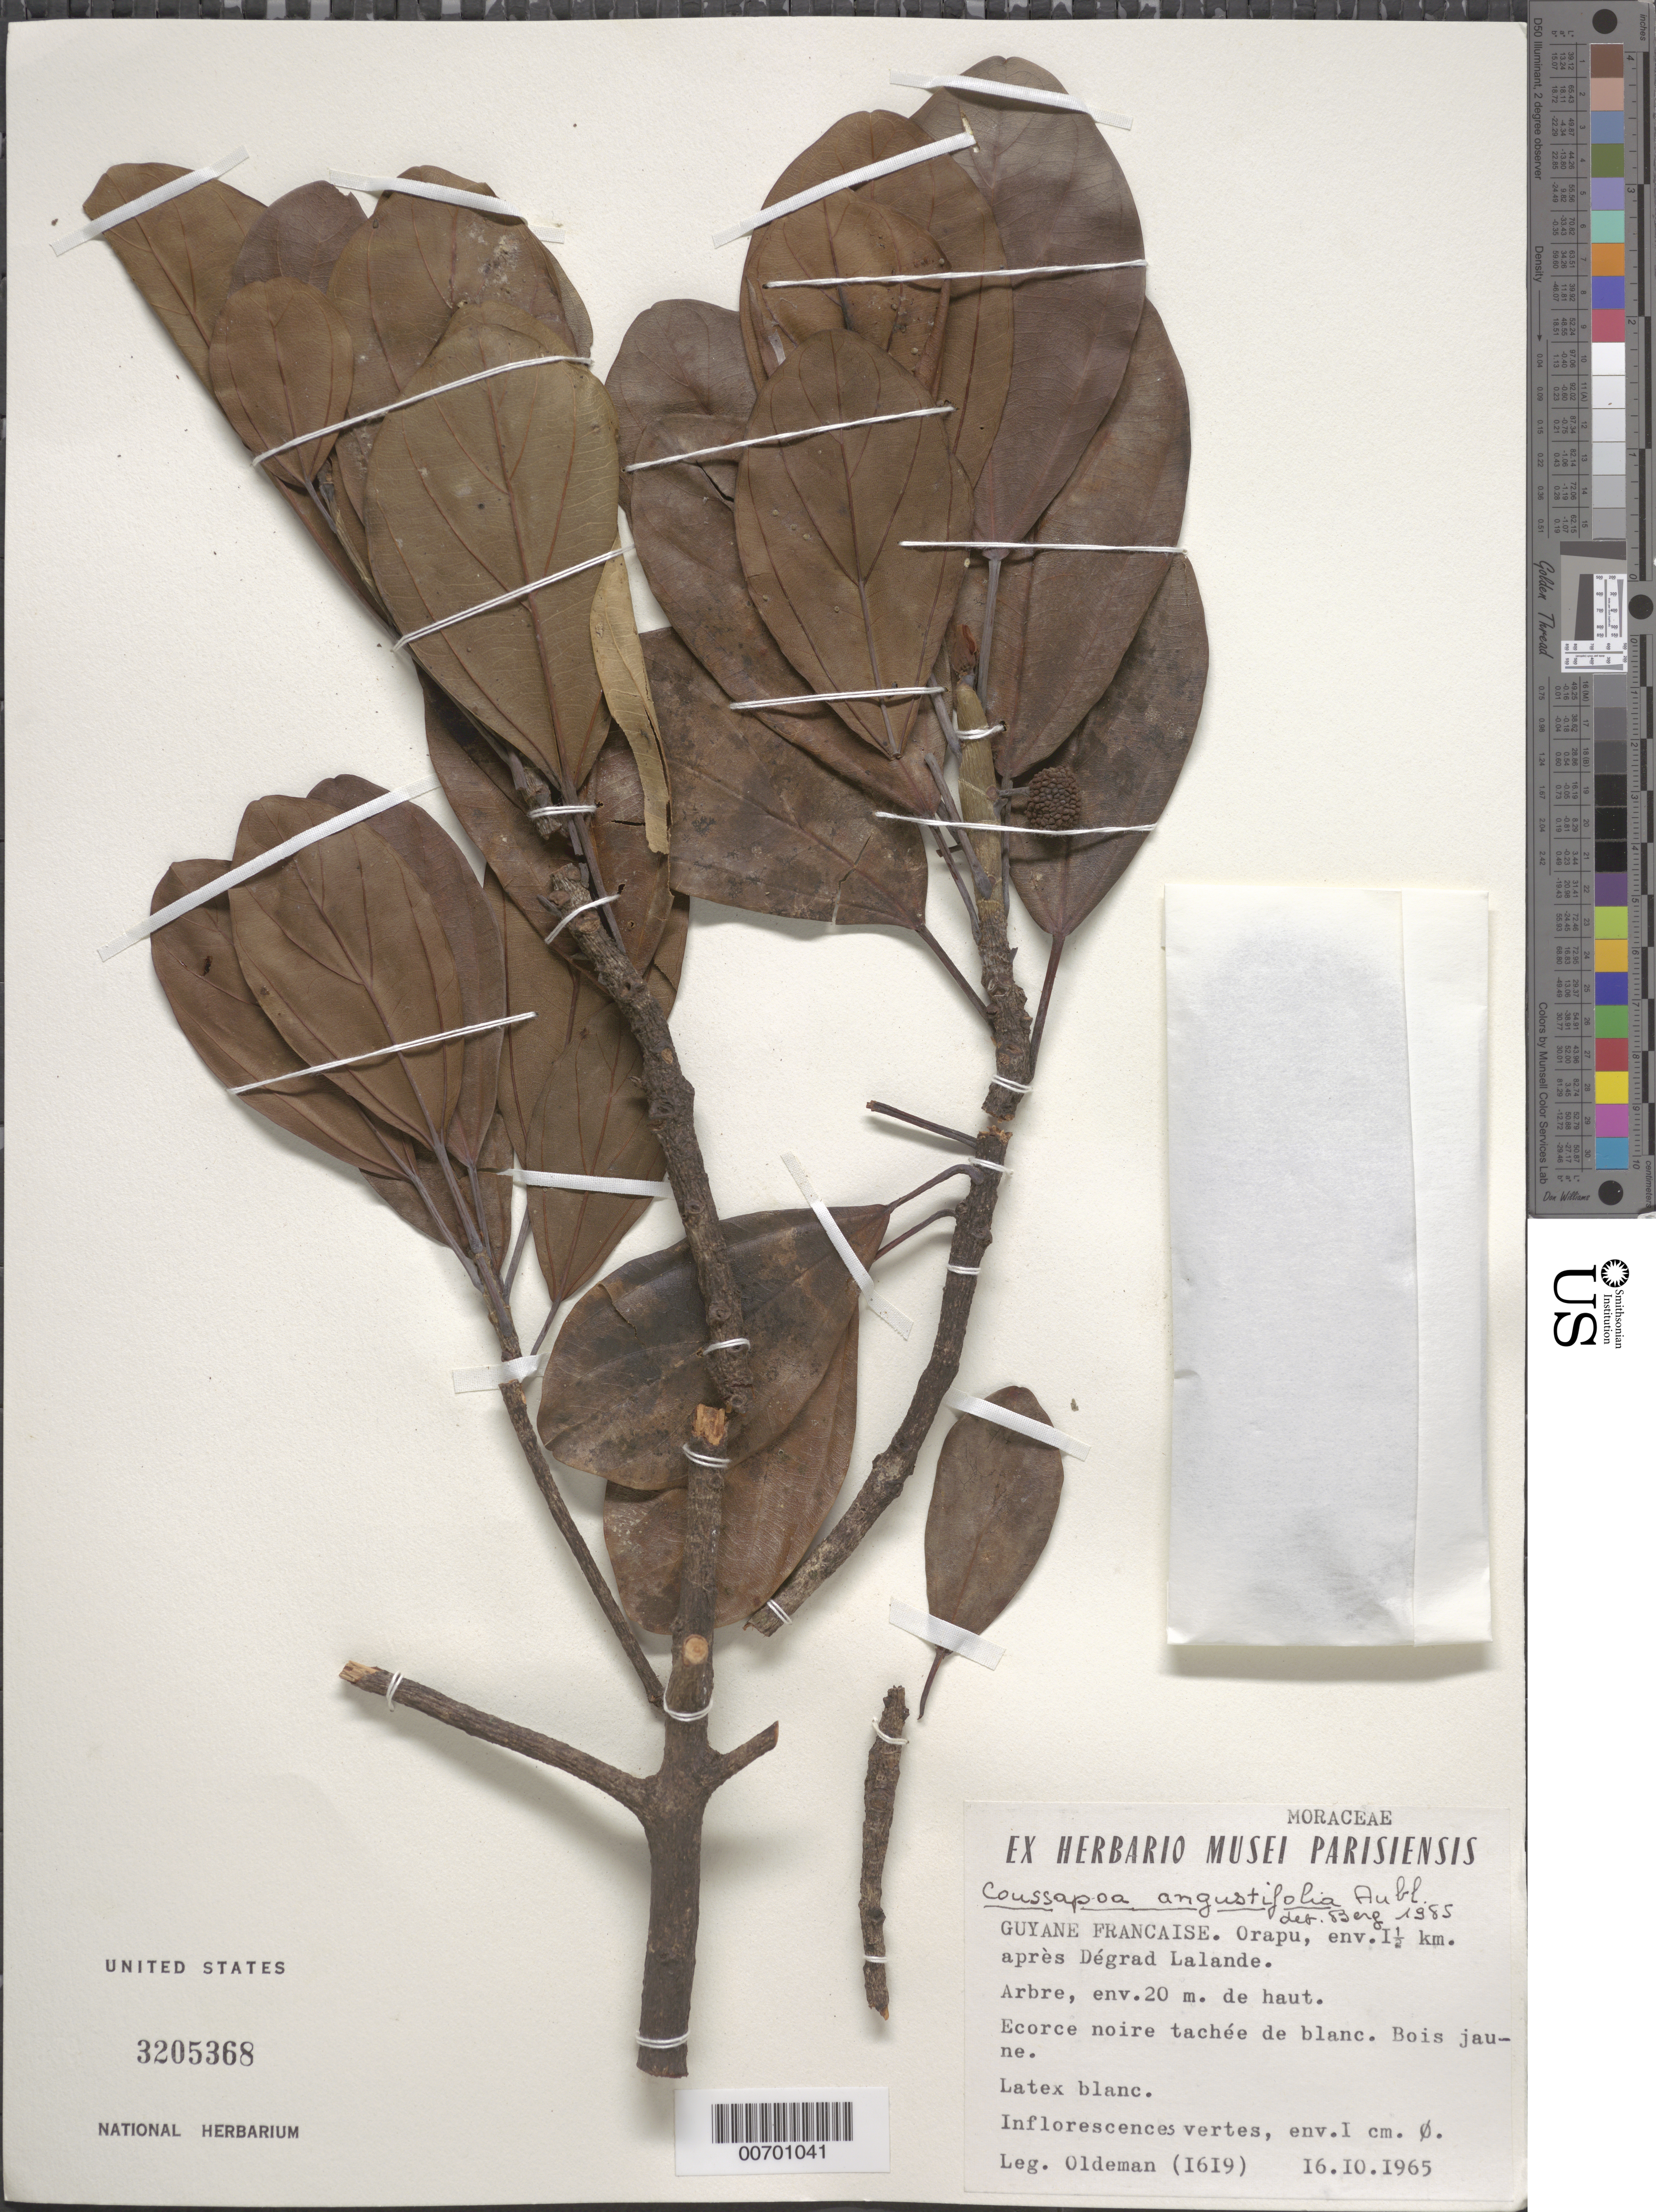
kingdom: Plantae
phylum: Tracheophyta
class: Magnoliopsida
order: Rosales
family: Urticaceae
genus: Coussapoa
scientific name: Coussapoa angustifolia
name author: Aubl.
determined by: Berg, C. C.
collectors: R. Oldeman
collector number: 1619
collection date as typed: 16-Oct-65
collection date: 1965-10-16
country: French Guiana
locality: Orapu, env. 1-1/2 km, après Dégrad Lalande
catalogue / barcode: US 3205368